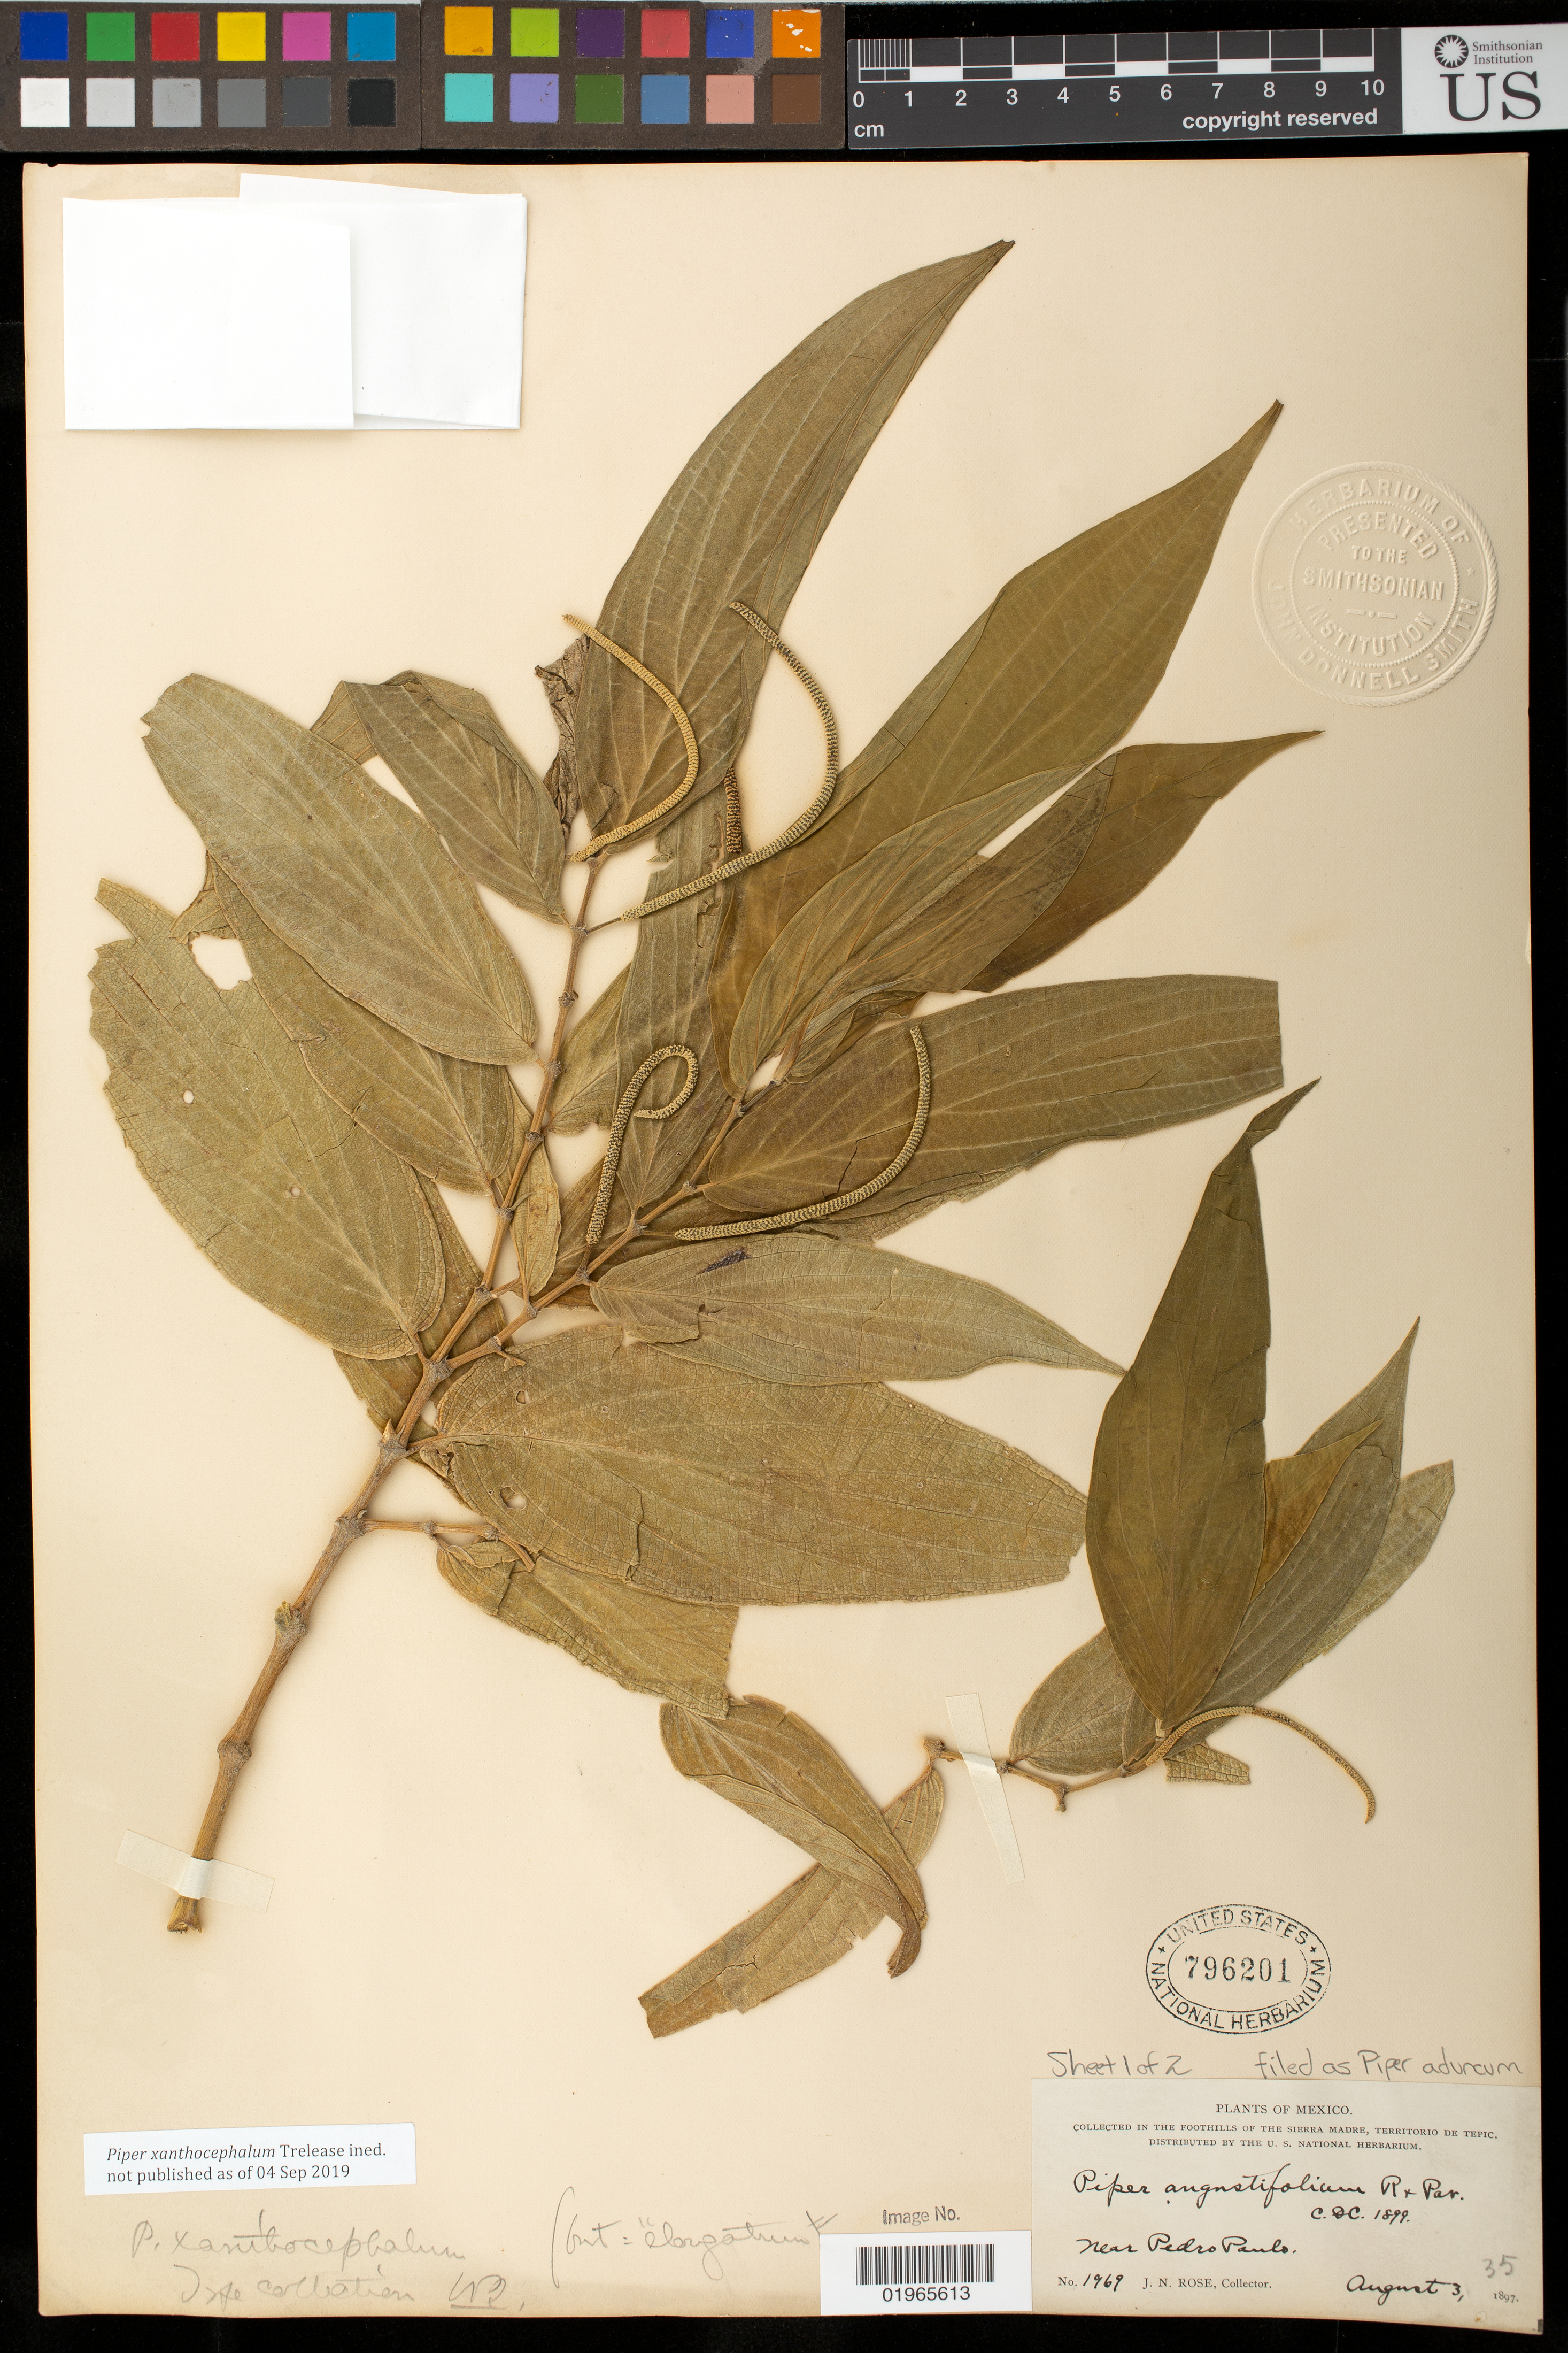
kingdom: Plantae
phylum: Tracheophyta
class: Magnoliopsida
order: Piperales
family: Piperaceae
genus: Piper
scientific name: Piper aduncum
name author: L.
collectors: J. N. Rose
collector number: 1969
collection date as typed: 03 Aug 1897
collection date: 1897-08-03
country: Mexico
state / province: Nayarit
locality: In the foothills of the Sierra Madre, territory of Tepic, near Pedro Paulo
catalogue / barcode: US 796201